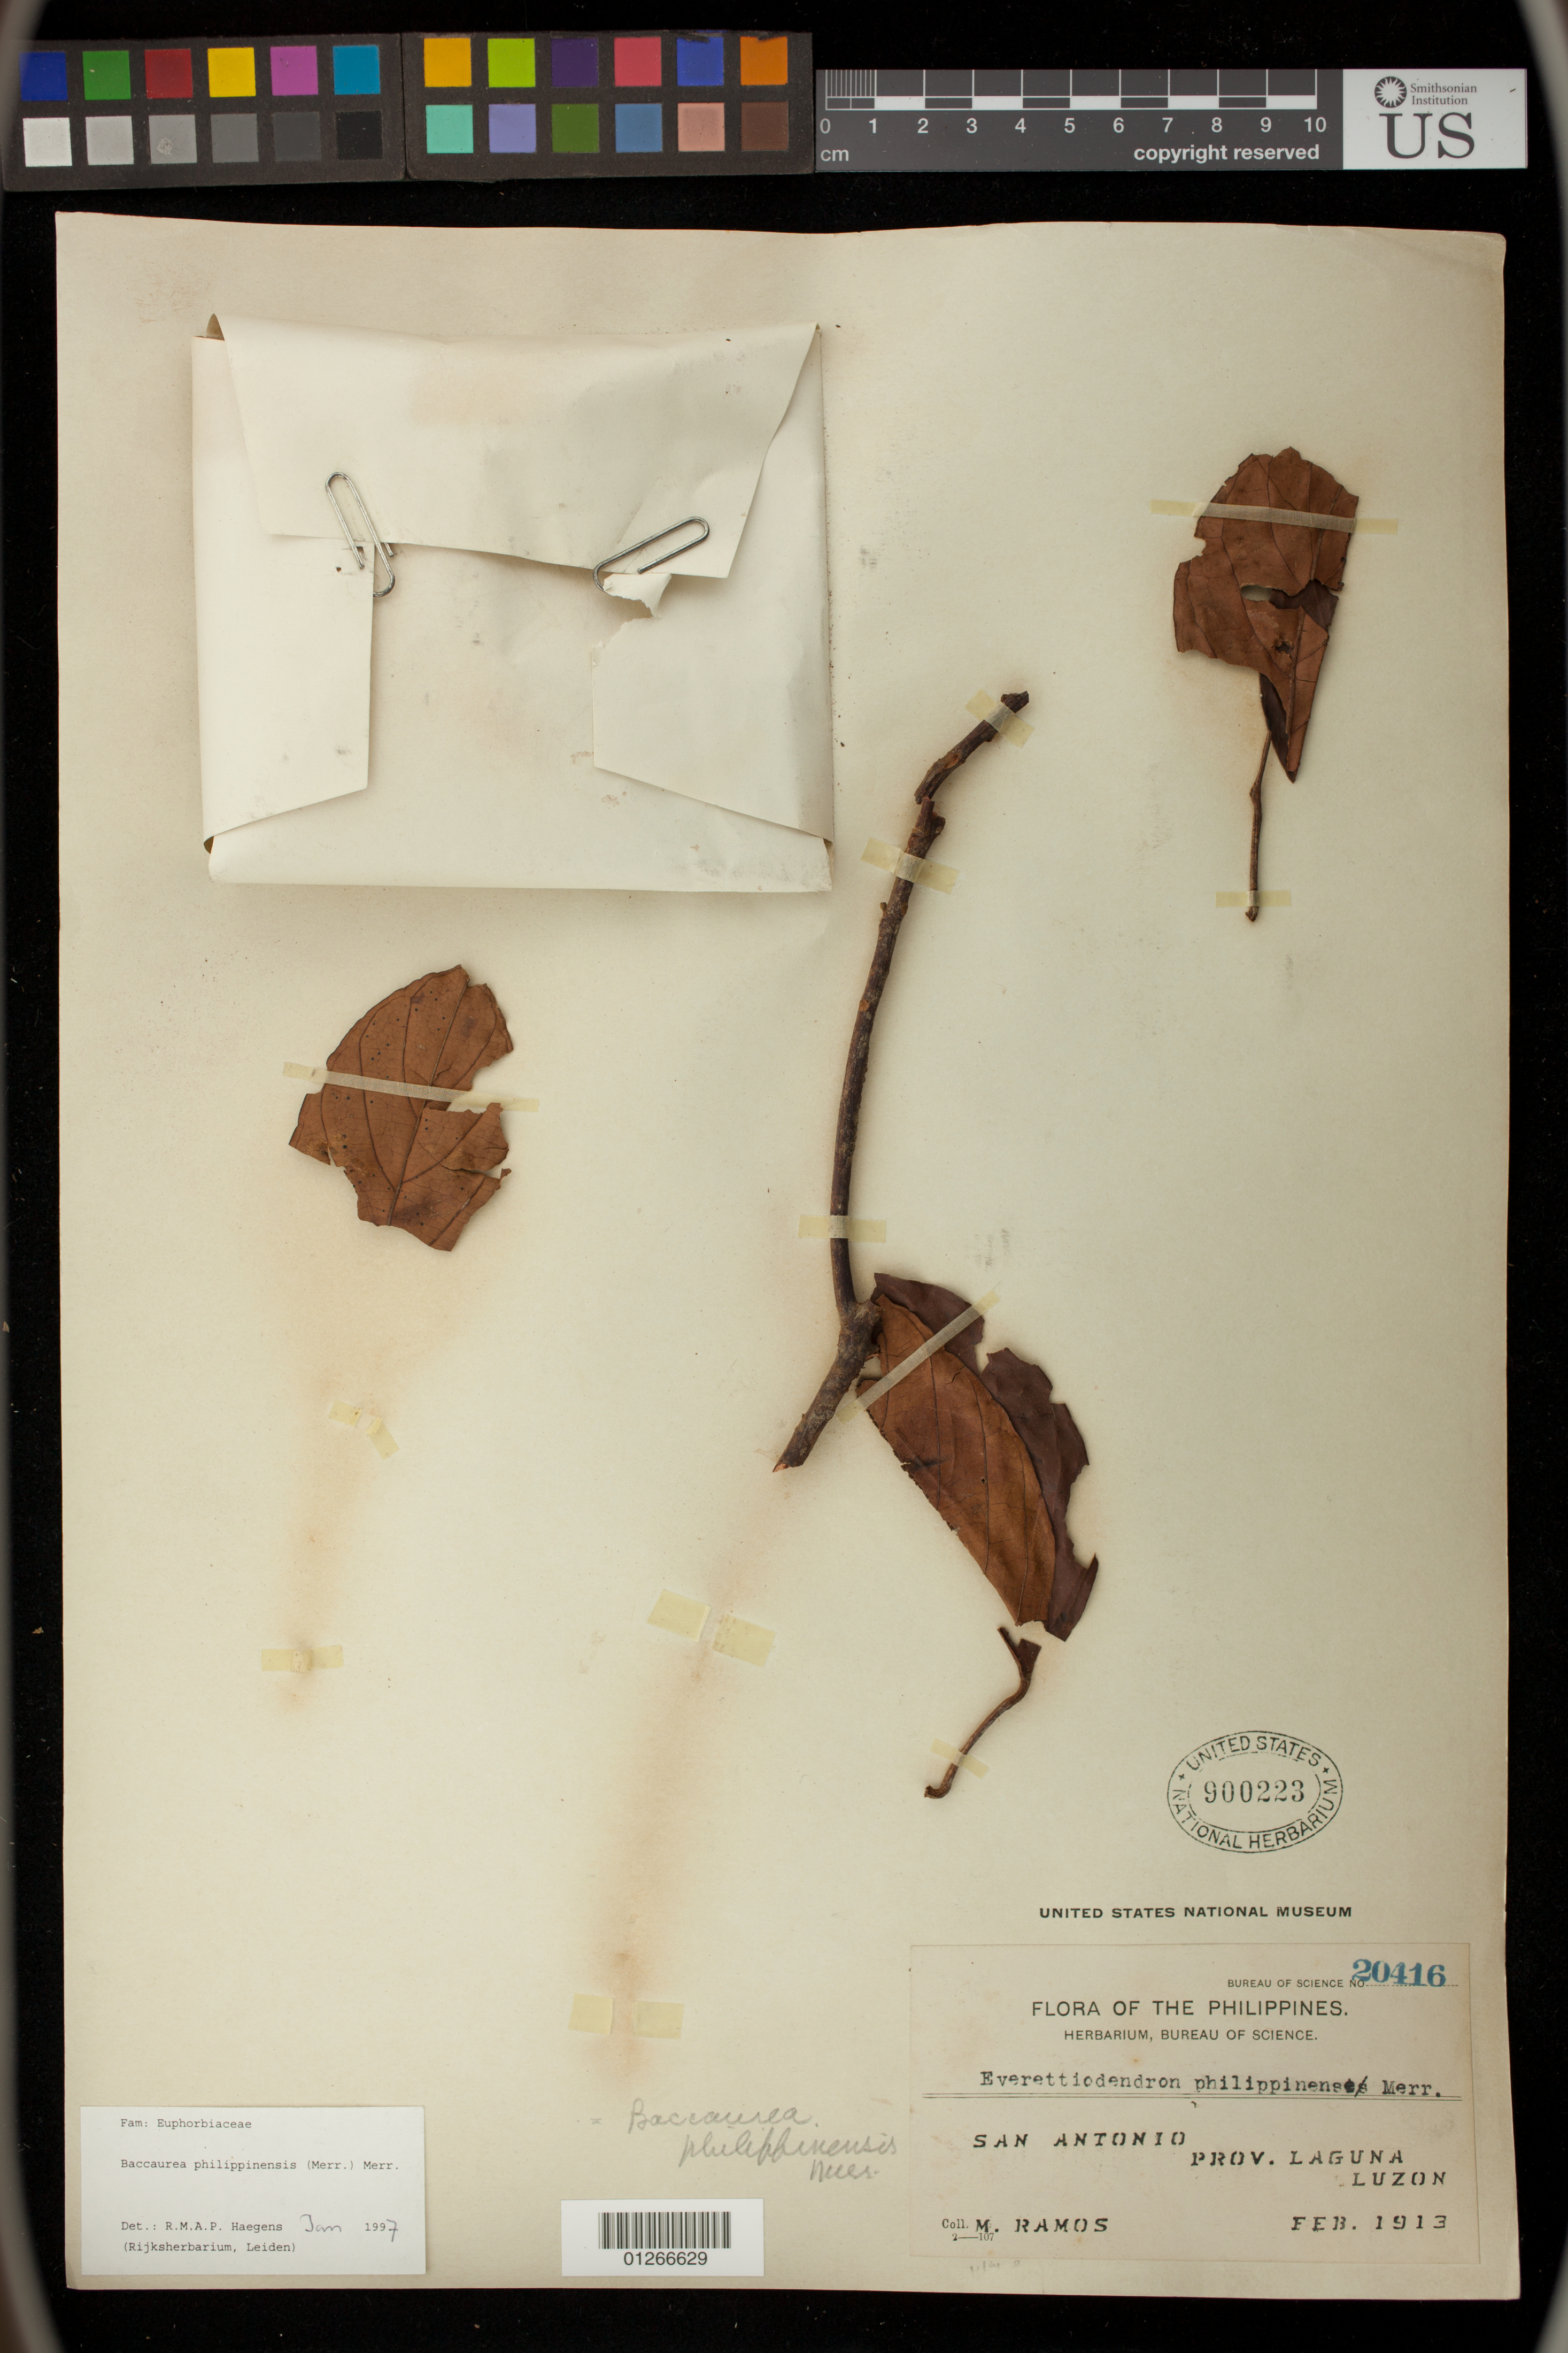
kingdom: Plantae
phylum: Tracheophyta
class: Magnoliopsida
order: Malpighiales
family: Phyllanthaceae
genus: Baccaurea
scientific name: Baccaurea philippinensis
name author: (Merr.) Merr.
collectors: M. Ramos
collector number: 20416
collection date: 1913-02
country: Philippines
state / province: Calabarzon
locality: San Antonio, Prov. Laguna, Luzon